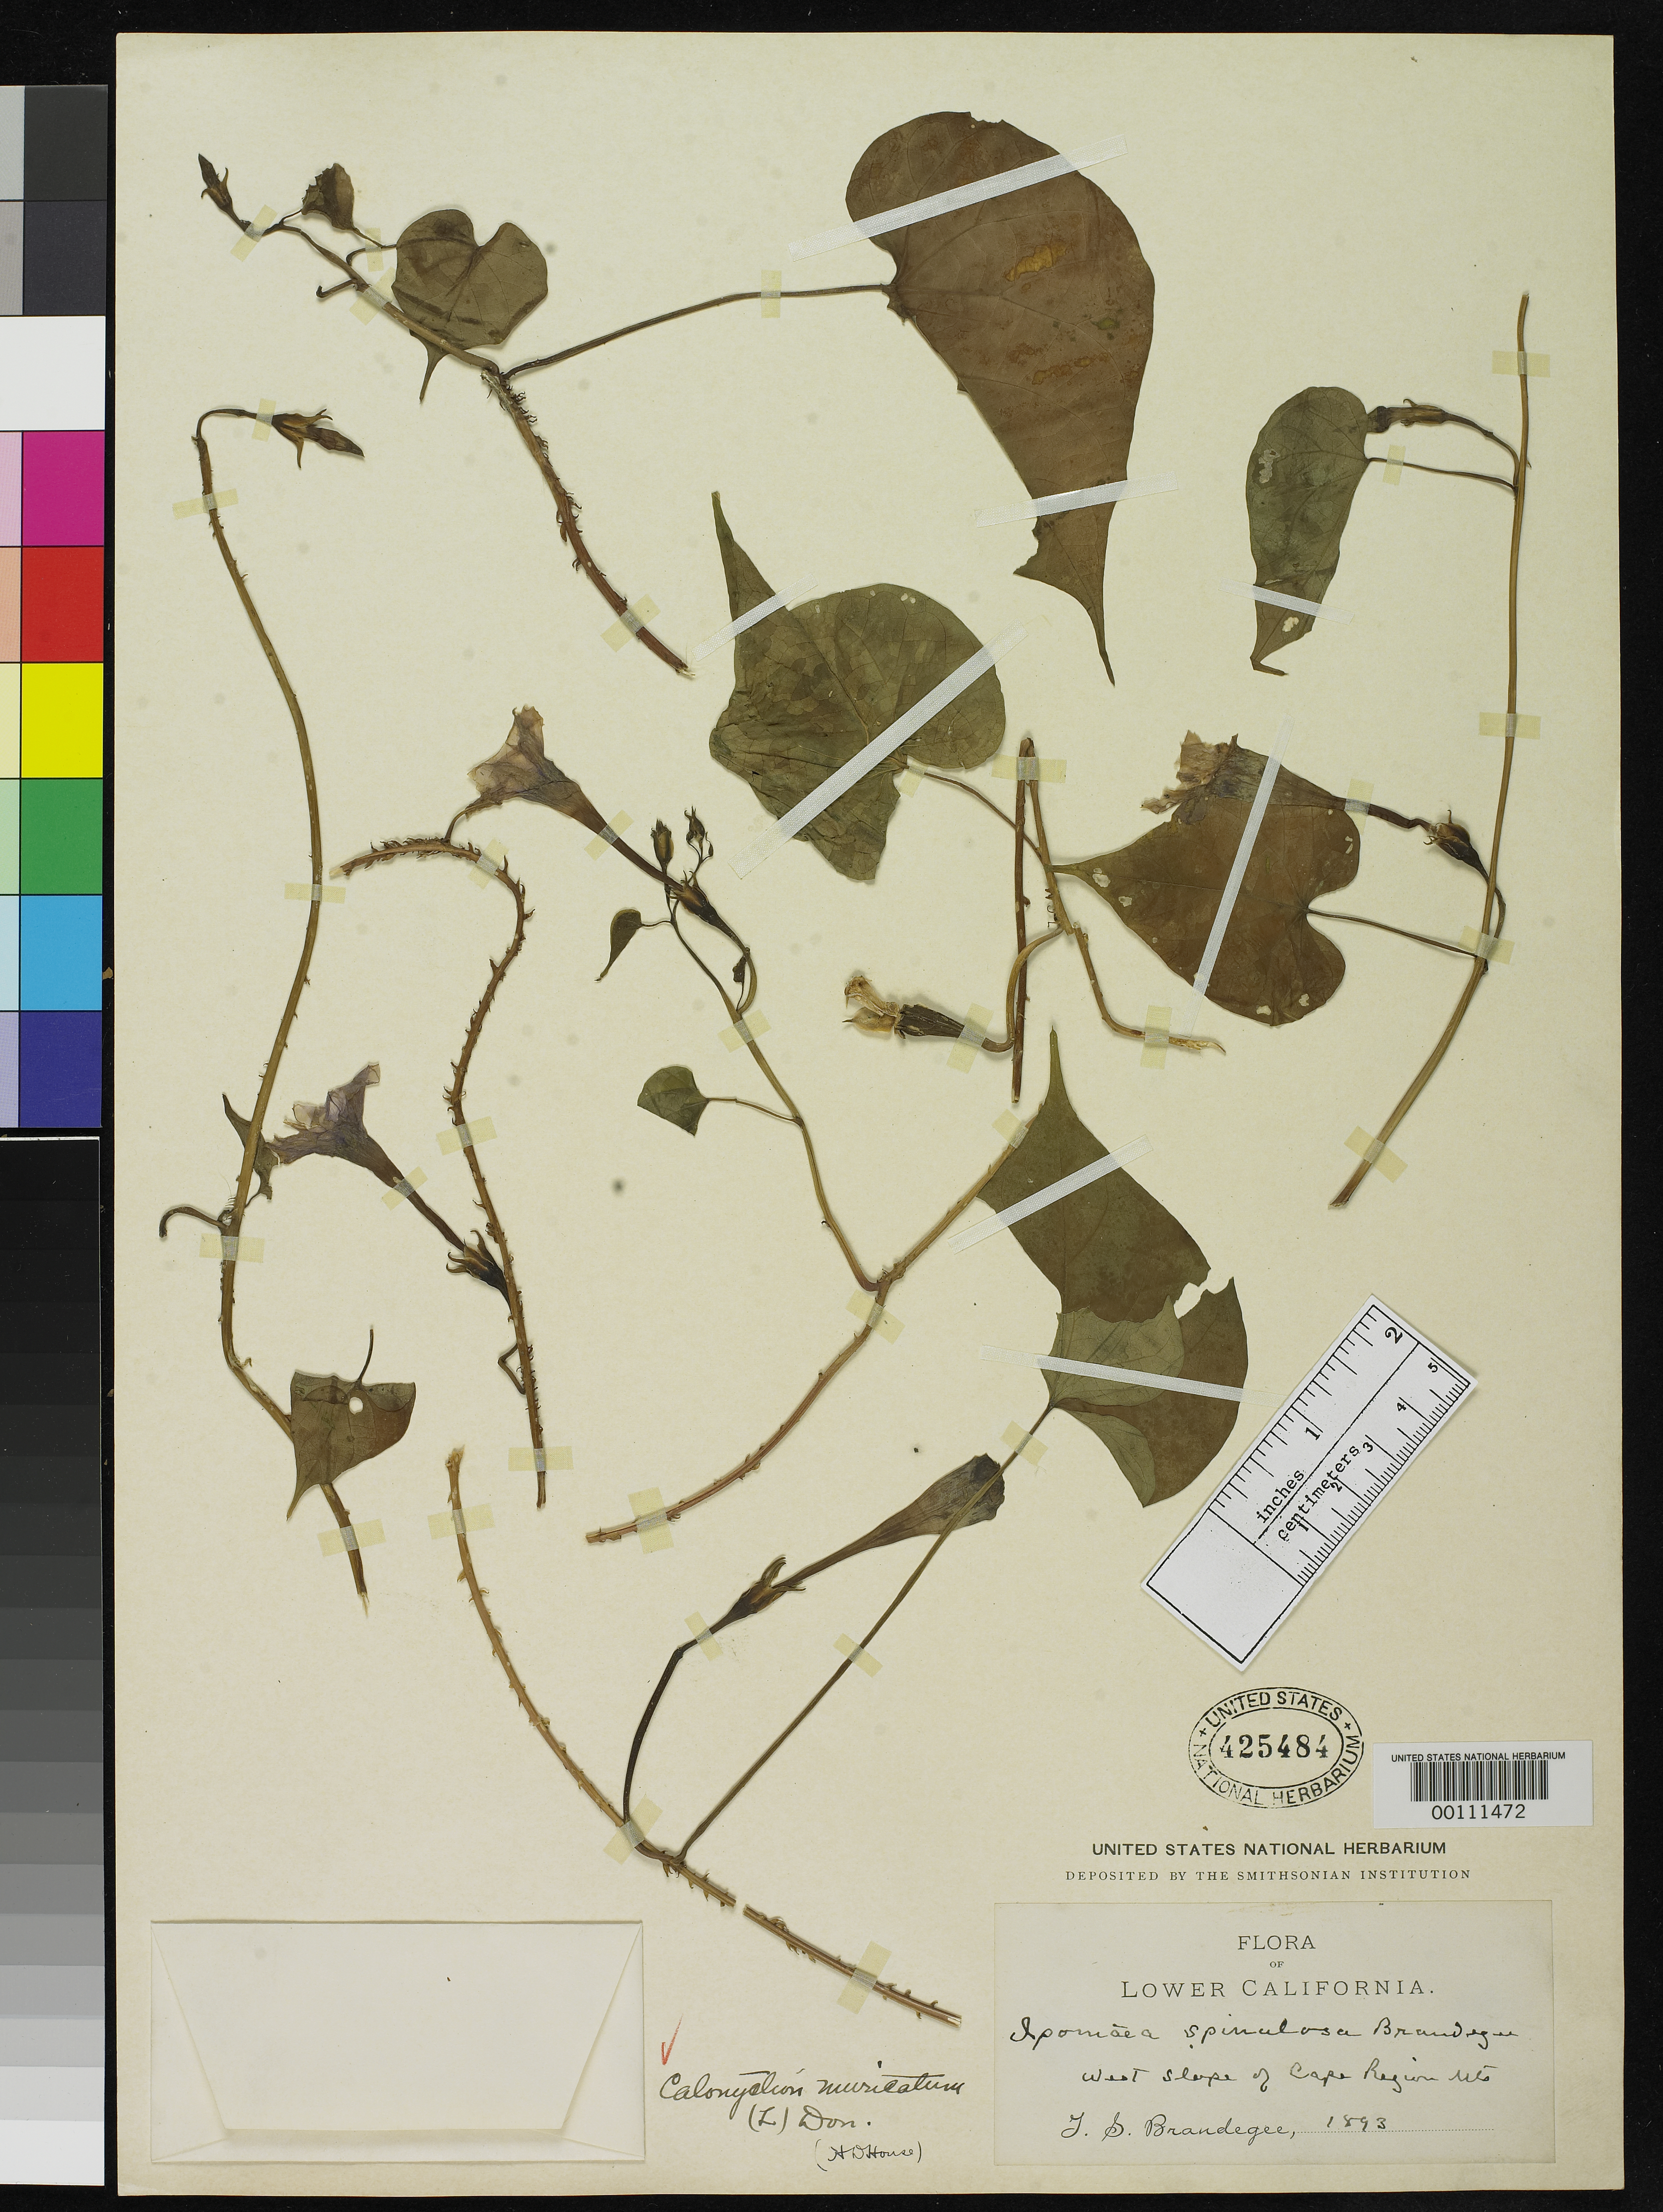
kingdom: Plantae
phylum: Tracheophyta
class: Magnoliopsida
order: Solanales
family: Convolvulaceae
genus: Ipomoea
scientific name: Ipomoea spinulosa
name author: Brandegee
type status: Type Collection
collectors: T. S. Brandegee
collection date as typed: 1893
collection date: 1893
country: Mexico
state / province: Baja California Sur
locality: W slope of cape region.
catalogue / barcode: US 425484